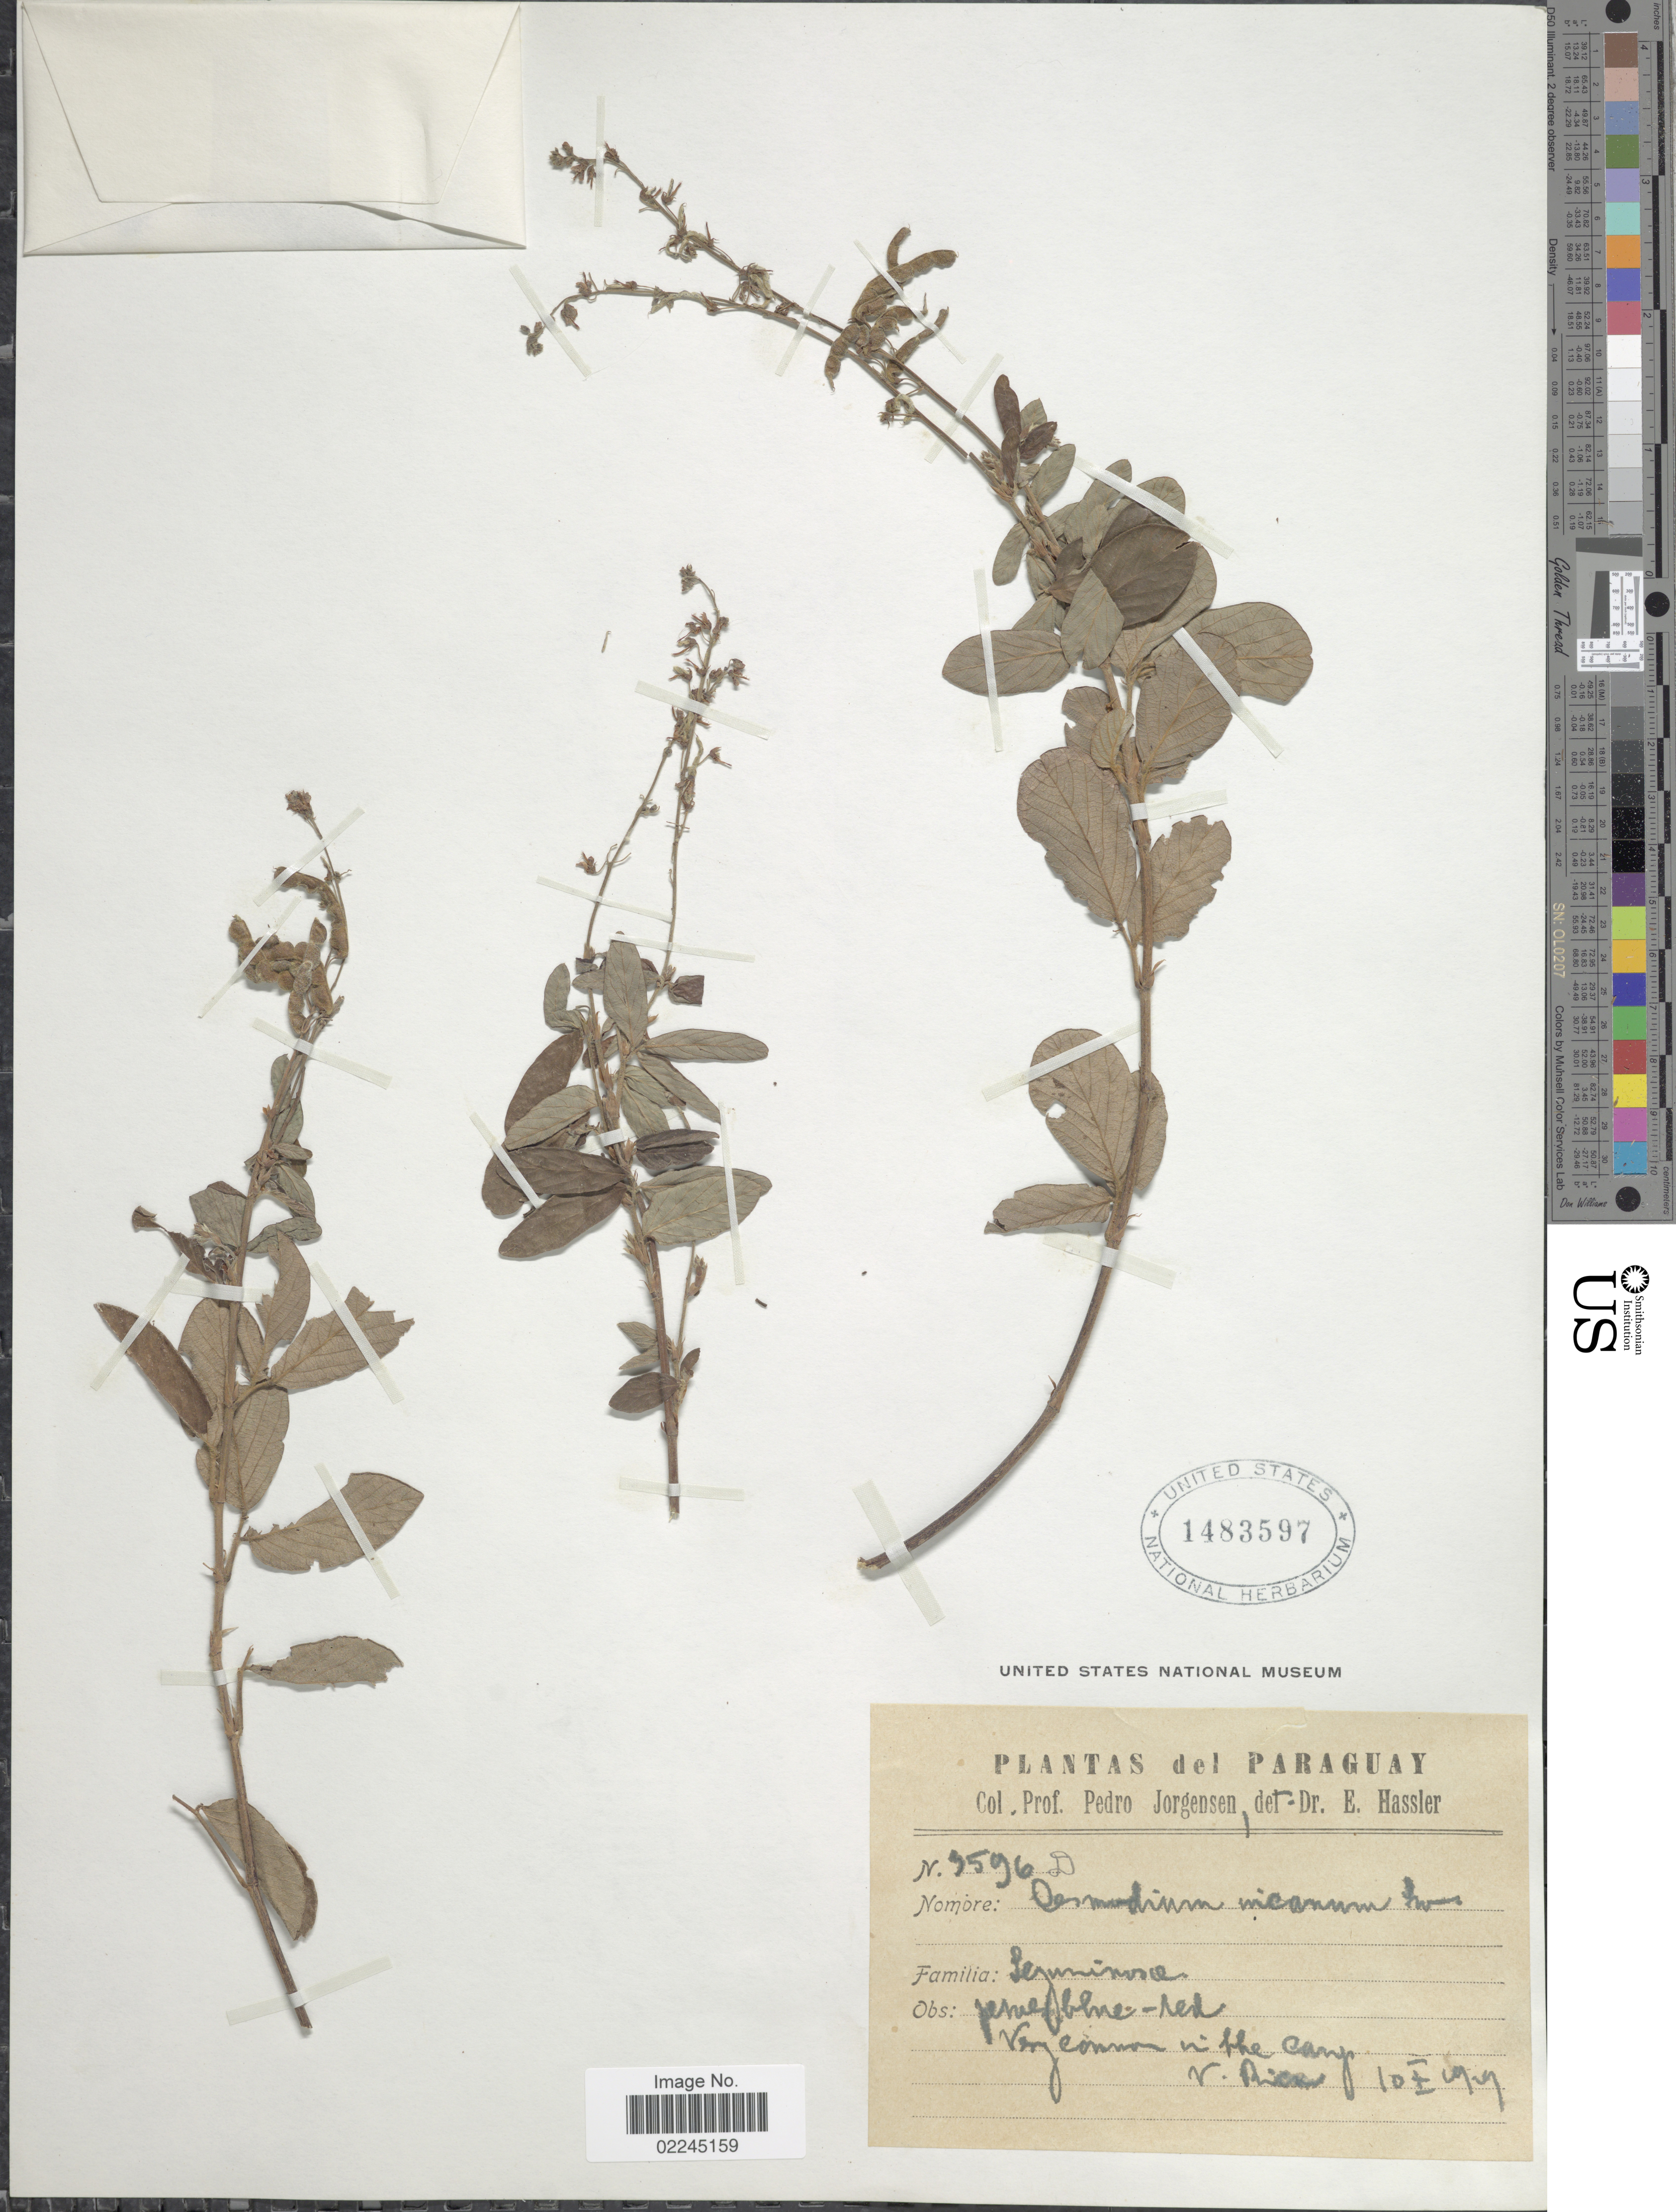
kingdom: Plantae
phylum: Tracheophyta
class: Magnoliopsida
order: Fabales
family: Fabaceae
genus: Desmodium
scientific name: Desmodium incanum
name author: (Sw.) DC.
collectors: P. Jörgensen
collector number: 3596D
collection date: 1919-10-10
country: Paraguay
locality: Very common in the camp, V. Rica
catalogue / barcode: US 1483597